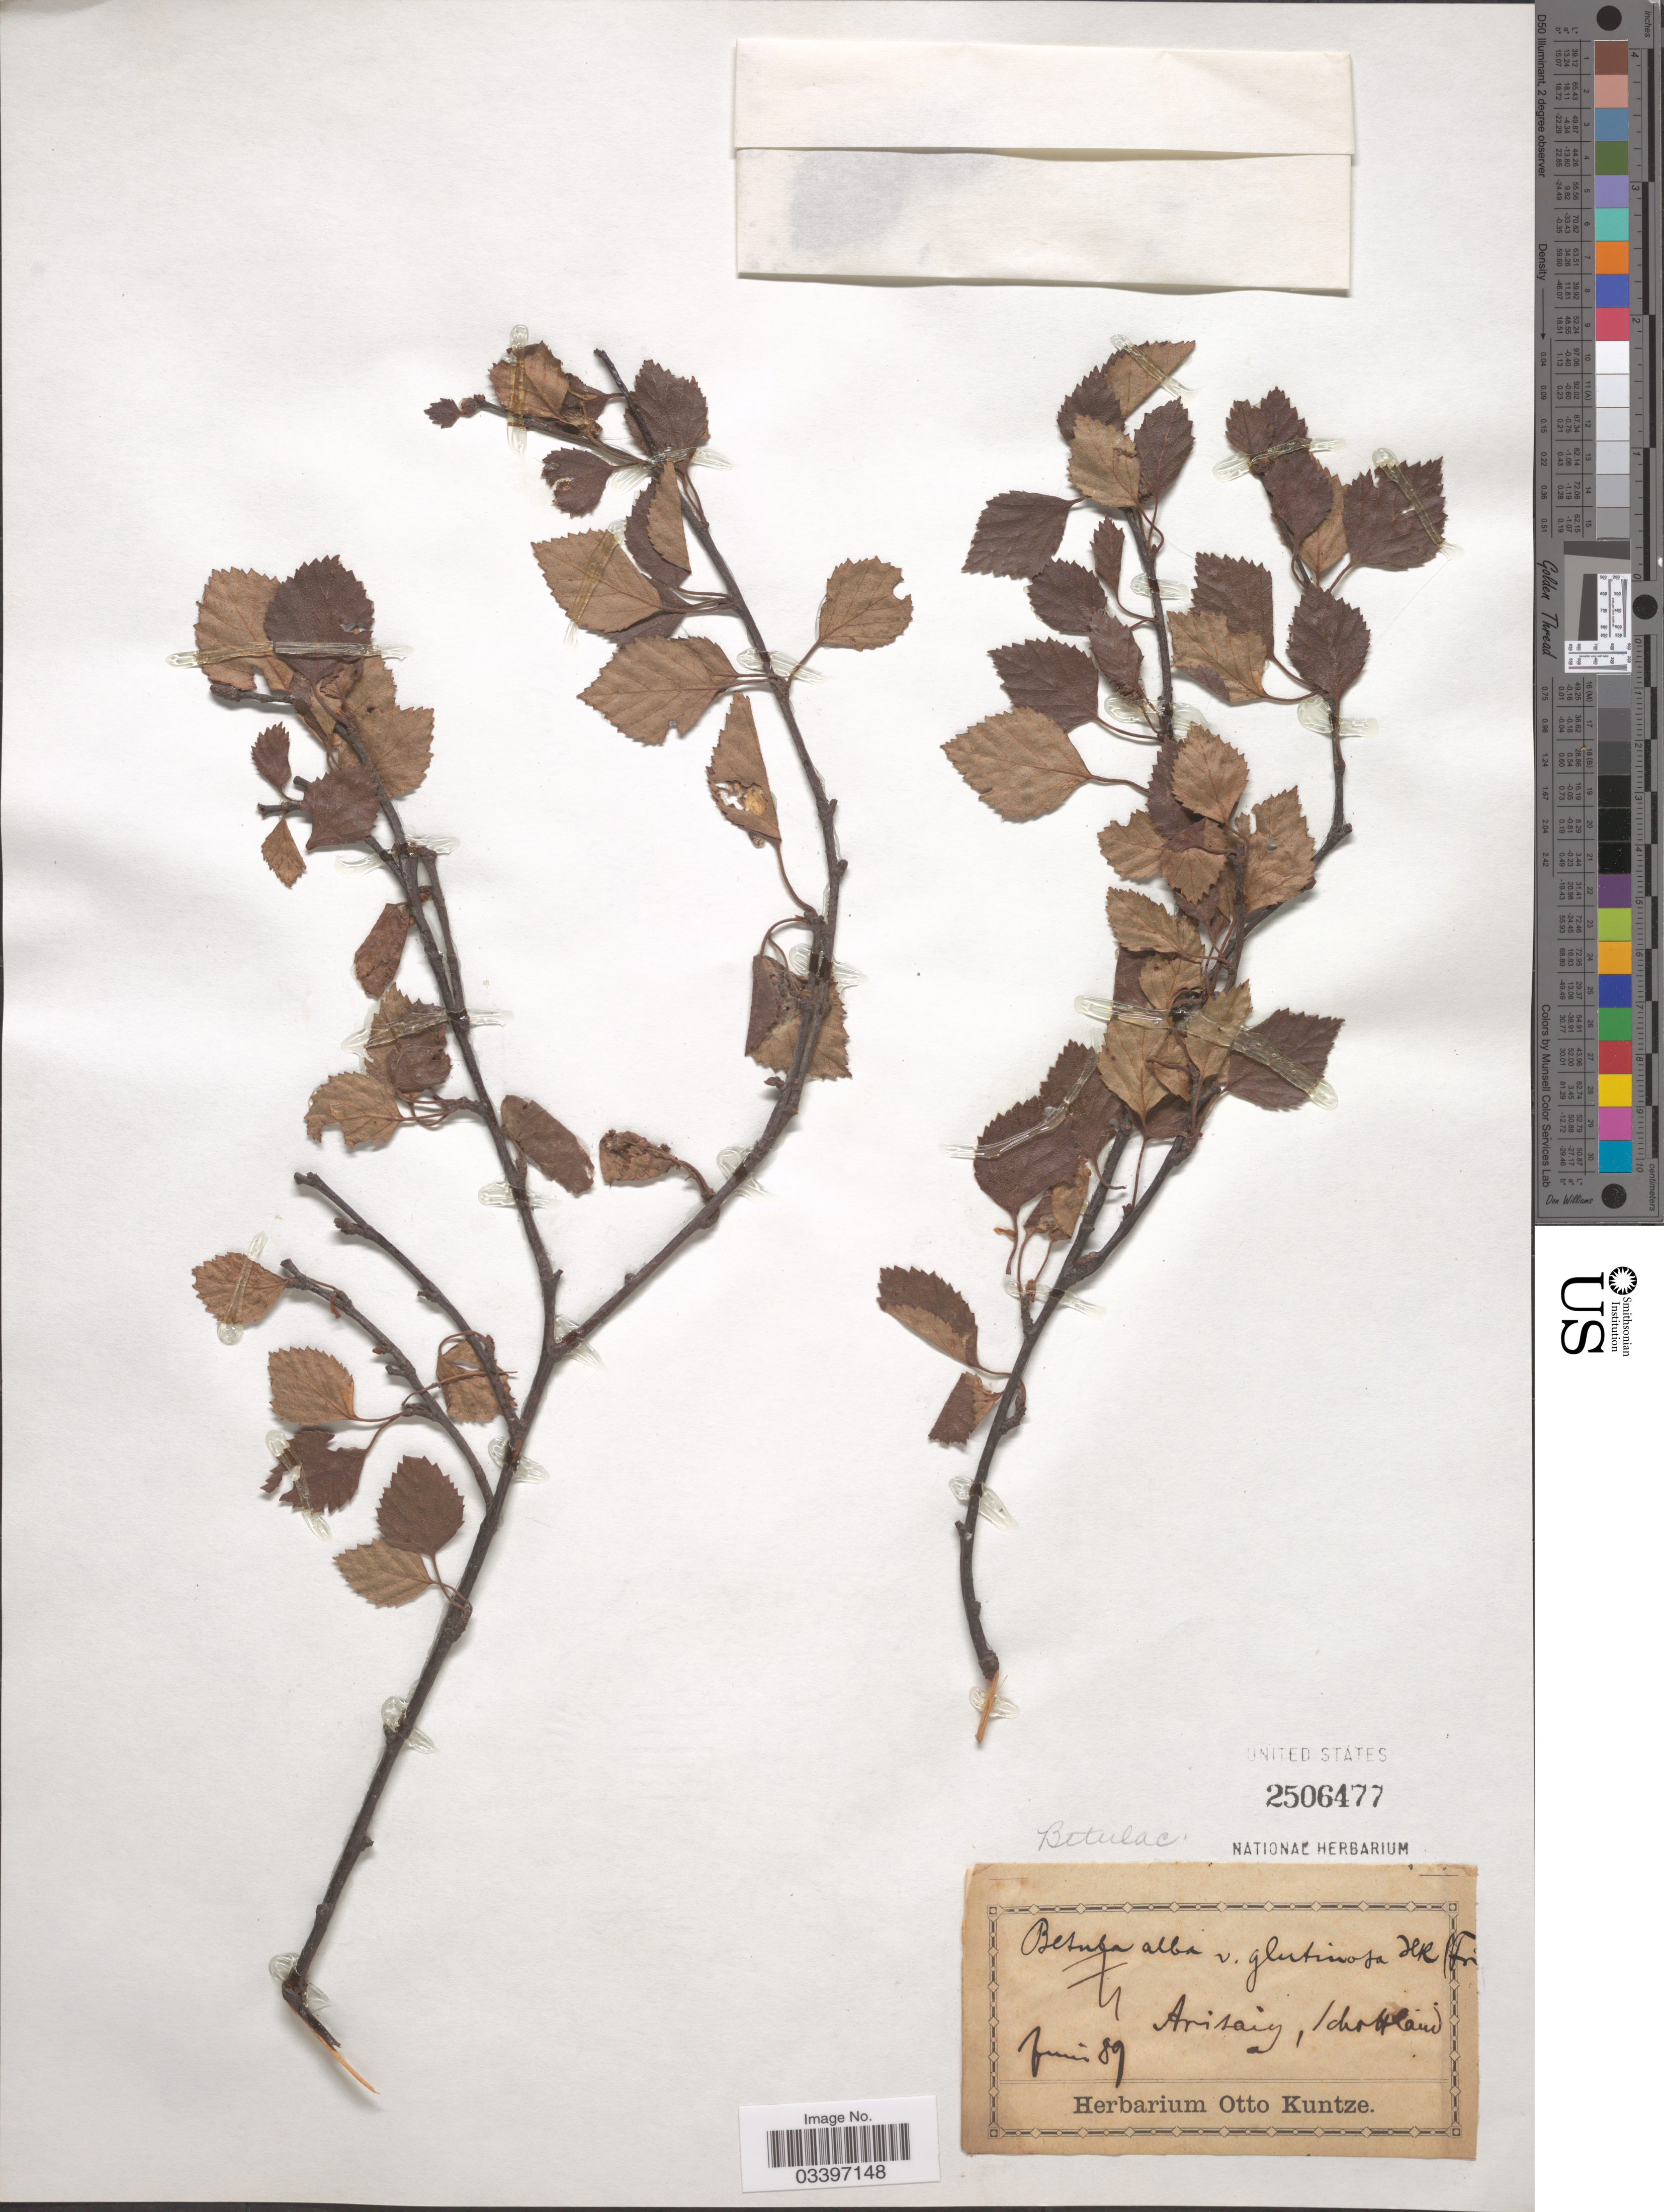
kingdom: Plantae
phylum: Tracheophyta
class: Magnoliopsida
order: Fagales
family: Betulaceae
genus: Betula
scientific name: Betula pubescens var. glabrata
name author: Wahlenb.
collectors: ex herb. Otto Kuntze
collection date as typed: Transcribed d/m/y: /6/89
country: United Kingdom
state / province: Scotland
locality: Arisaig.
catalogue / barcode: US 2506477